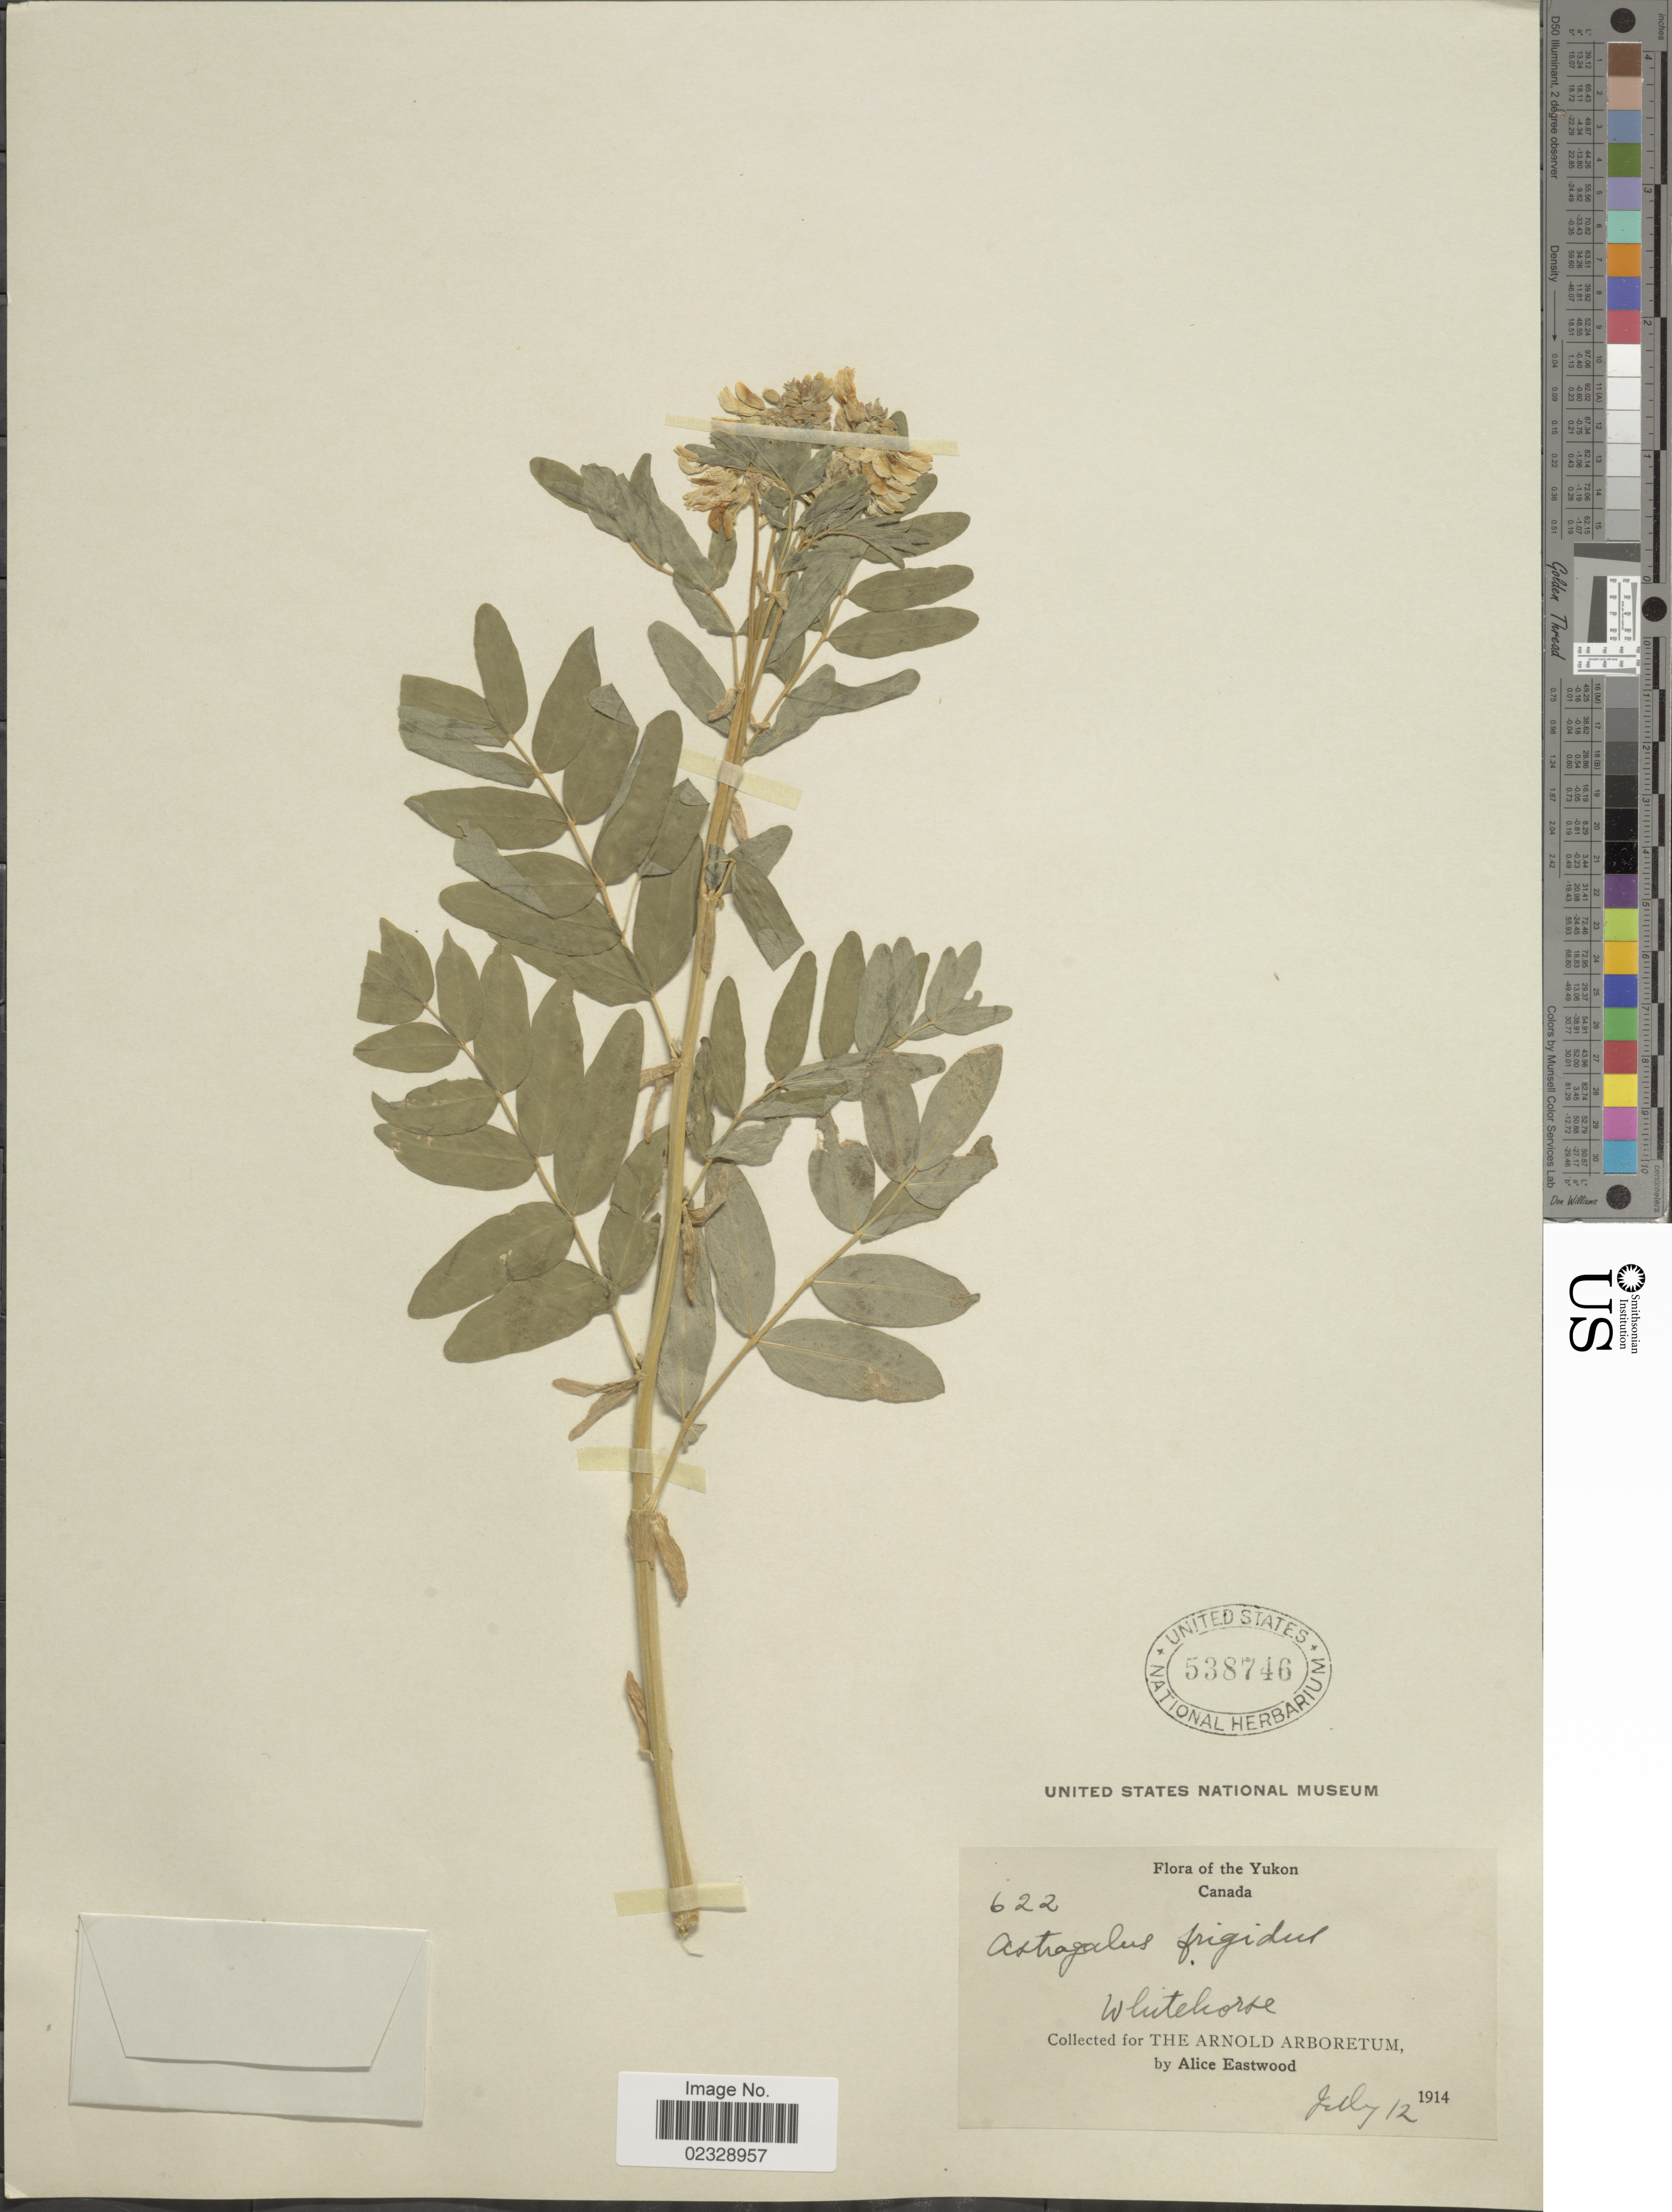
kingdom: Plantae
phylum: Tracheophyta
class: Magnoliopsida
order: Fabales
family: Fabaceae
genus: Astragalus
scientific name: Astragalus americanus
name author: (Hook.) M.E. Jones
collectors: A. Eastwood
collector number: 622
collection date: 1914-07-12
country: Canada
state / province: Yukon Territory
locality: Whitehorse, Yukon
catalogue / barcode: US 538746